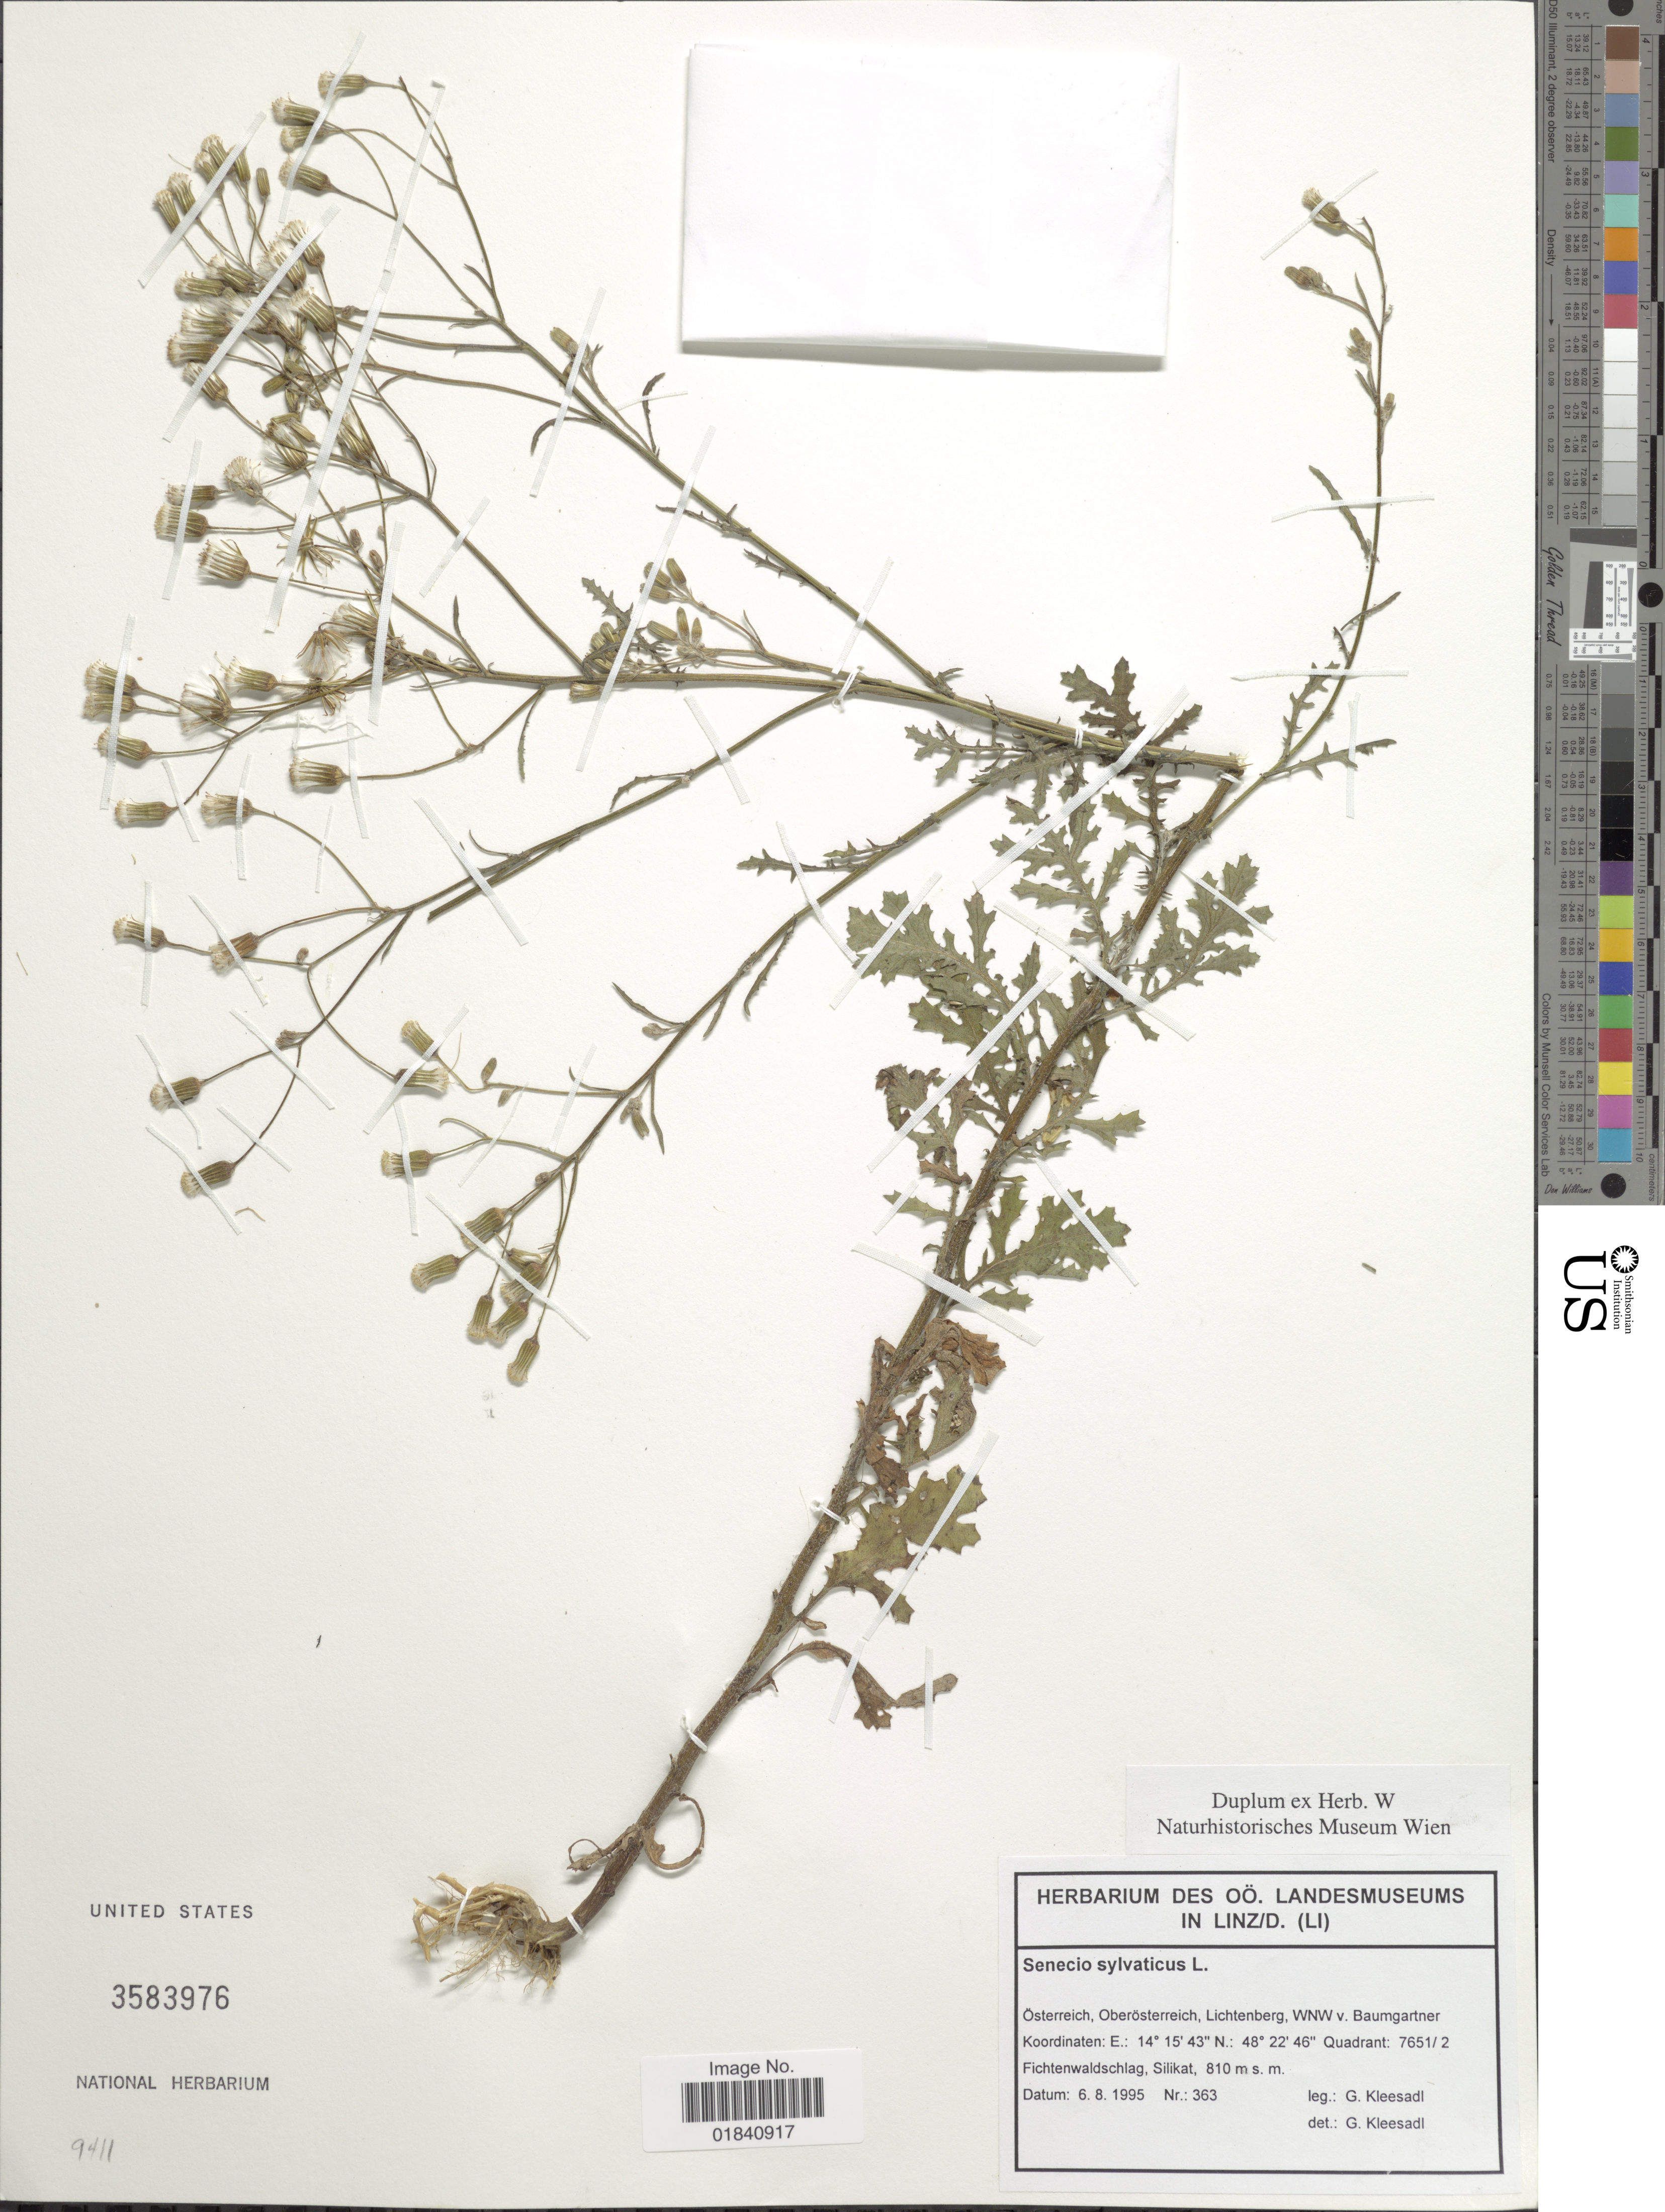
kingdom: Plantae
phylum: Tracheophyta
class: Magnoliopsida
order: Asterales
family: Asteraceae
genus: Senecio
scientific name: Senecio sylvaticus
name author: L.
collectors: G. Kleesadl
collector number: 363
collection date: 1995-08-06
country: Austria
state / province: Oberosterreich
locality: Osterreich, Lichtenberg, WNW v. Baumgartner. Quadrant 7651/2 Fichtenwaldschlag, Silikat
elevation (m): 810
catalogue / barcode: US 3583976